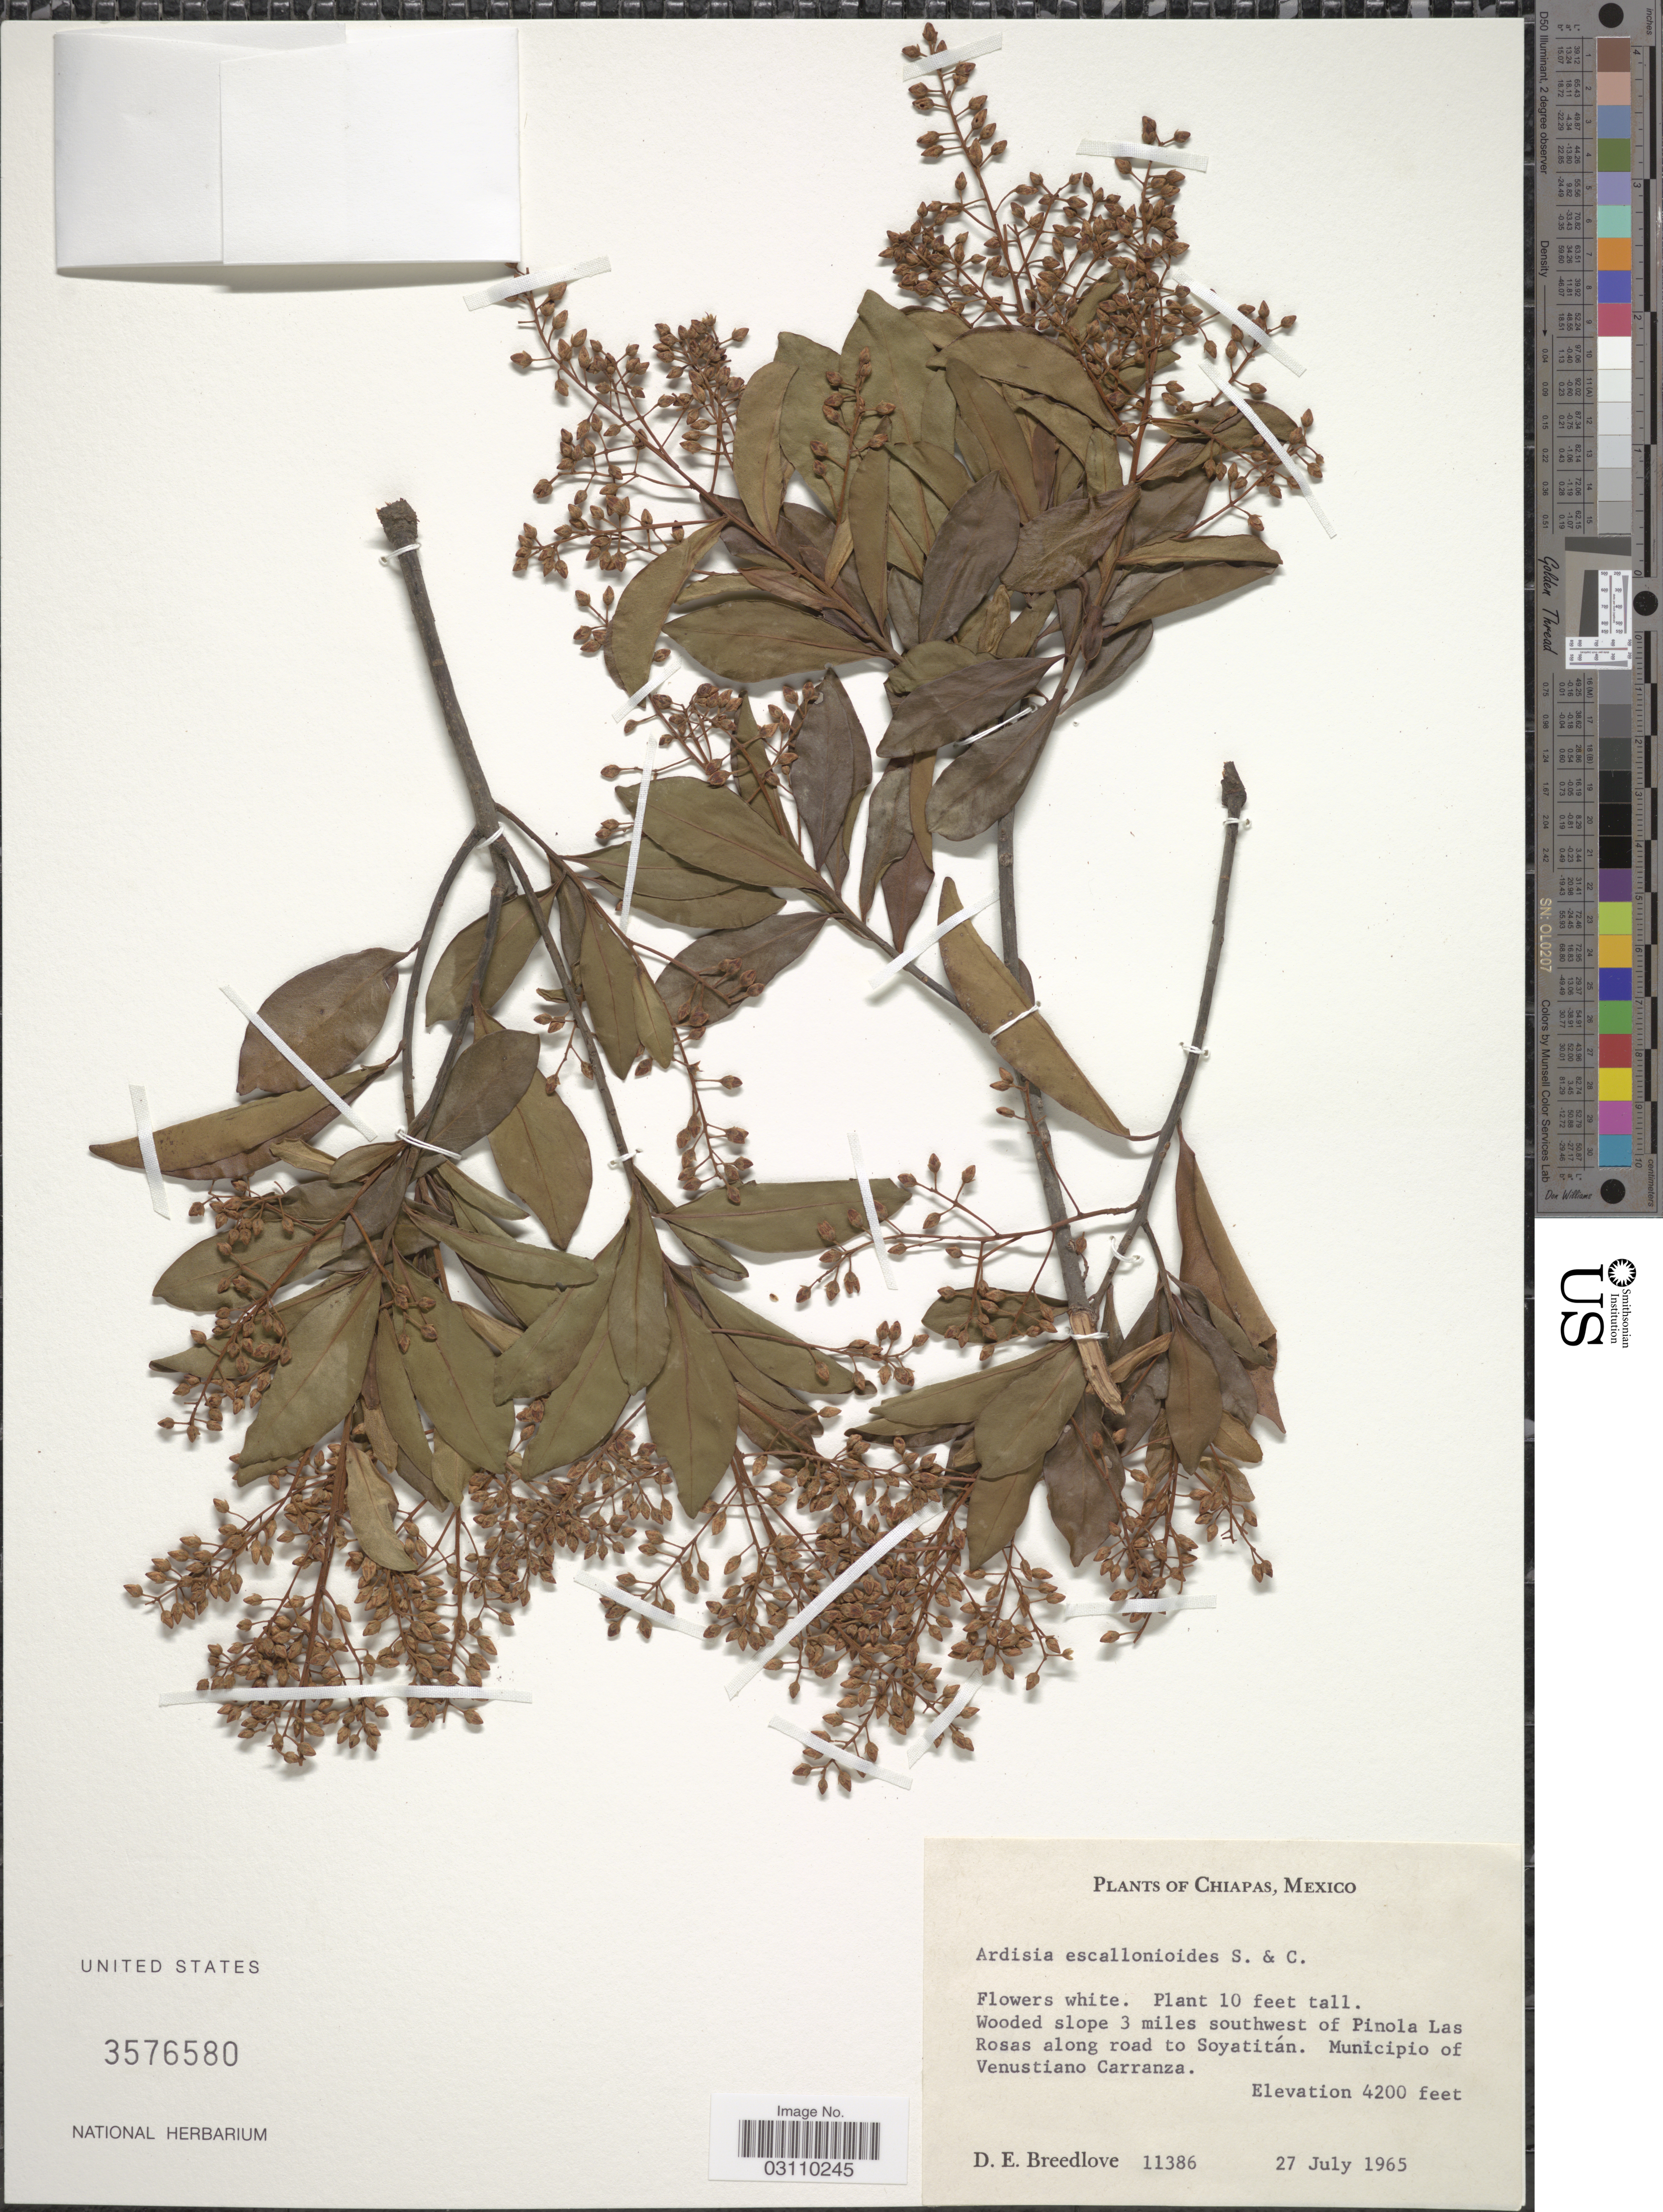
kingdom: Plantae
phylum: Tracheophyta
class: Magnoliopsida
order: Ericales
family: Primulaceae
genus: Ardisia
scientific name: Ardisia escallonioides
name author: Schltdl. & Cham.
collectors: D. E. Breedlove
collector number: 11386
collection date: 1965-07-27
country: Mexico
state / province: Chiapas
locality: Wooded slope 3 miles southwest of Pinola Las Rosas along road to Soyatitán. Municipio of Venustiano Carranza.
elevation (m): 1280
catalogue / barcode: US 3576580